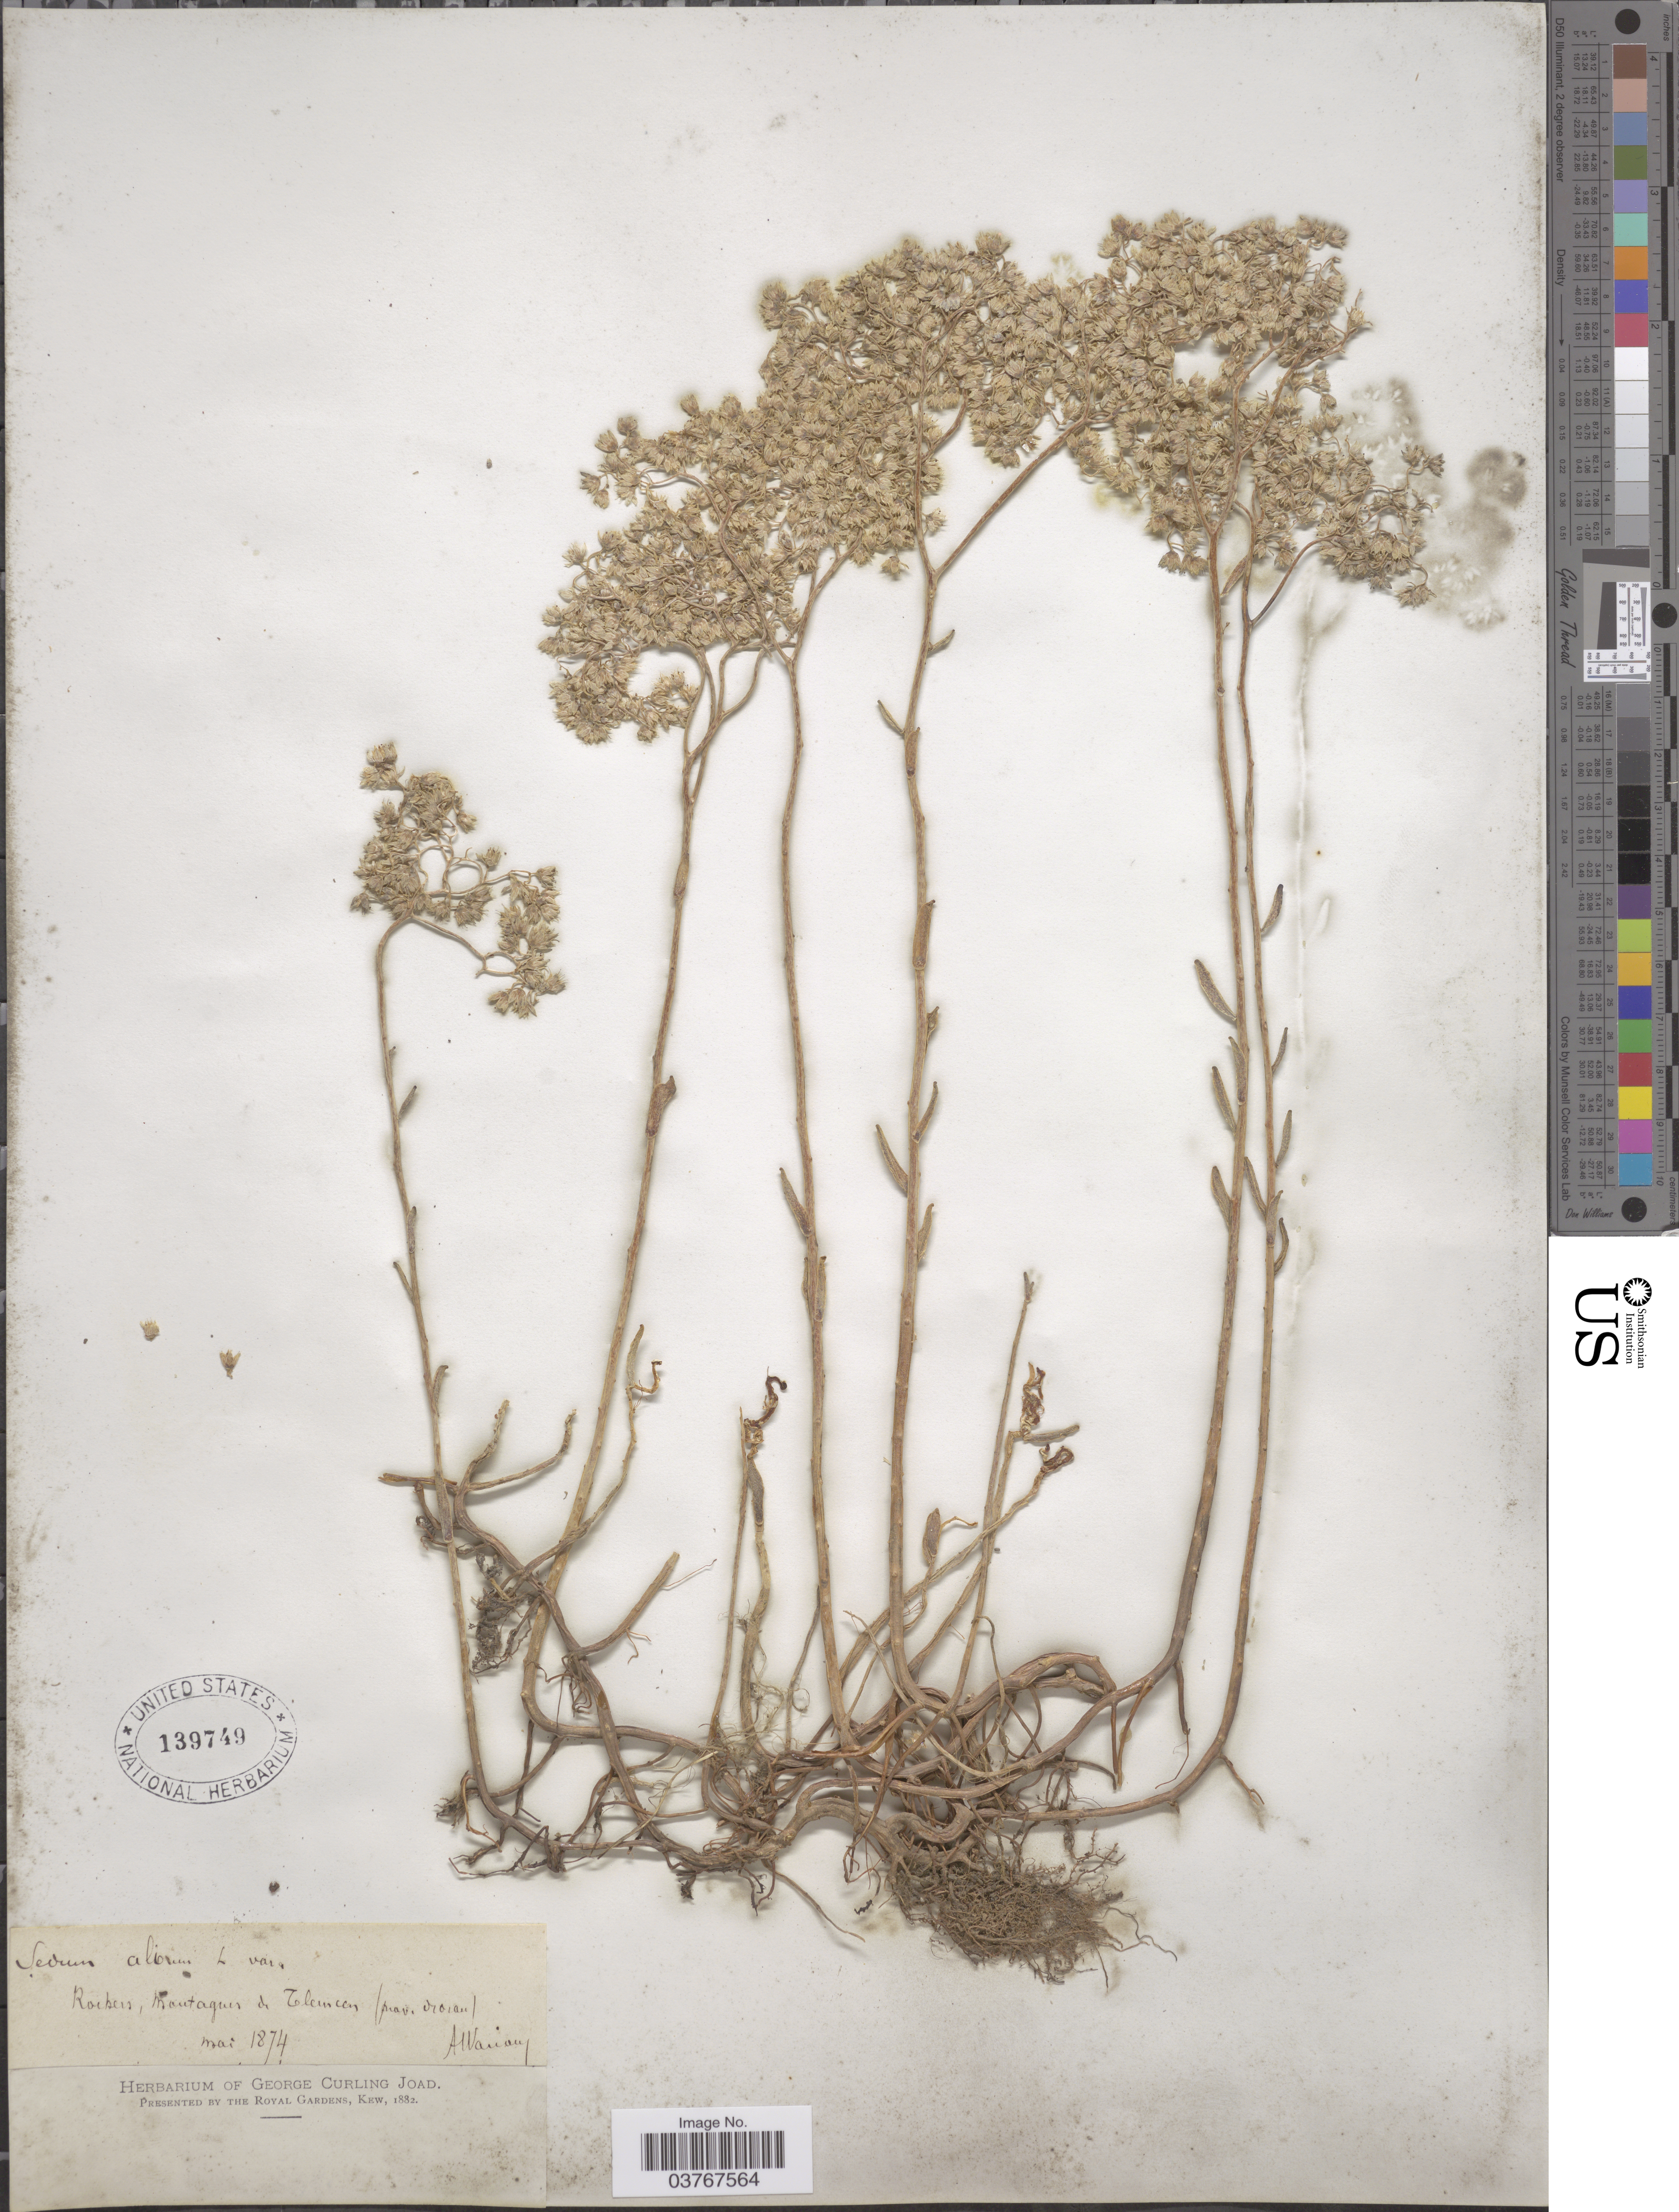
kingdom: Plantae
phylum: Tracheophyta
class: Magnoliopsida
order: Saxifragales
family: Crassulaceae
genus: Sedum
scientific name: Sedum album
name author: L.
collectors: A. Warion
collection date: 1874-05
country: Algeria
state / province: Oran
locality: Rockers, Montagnes de Tlemcen .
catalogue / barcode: US 139749